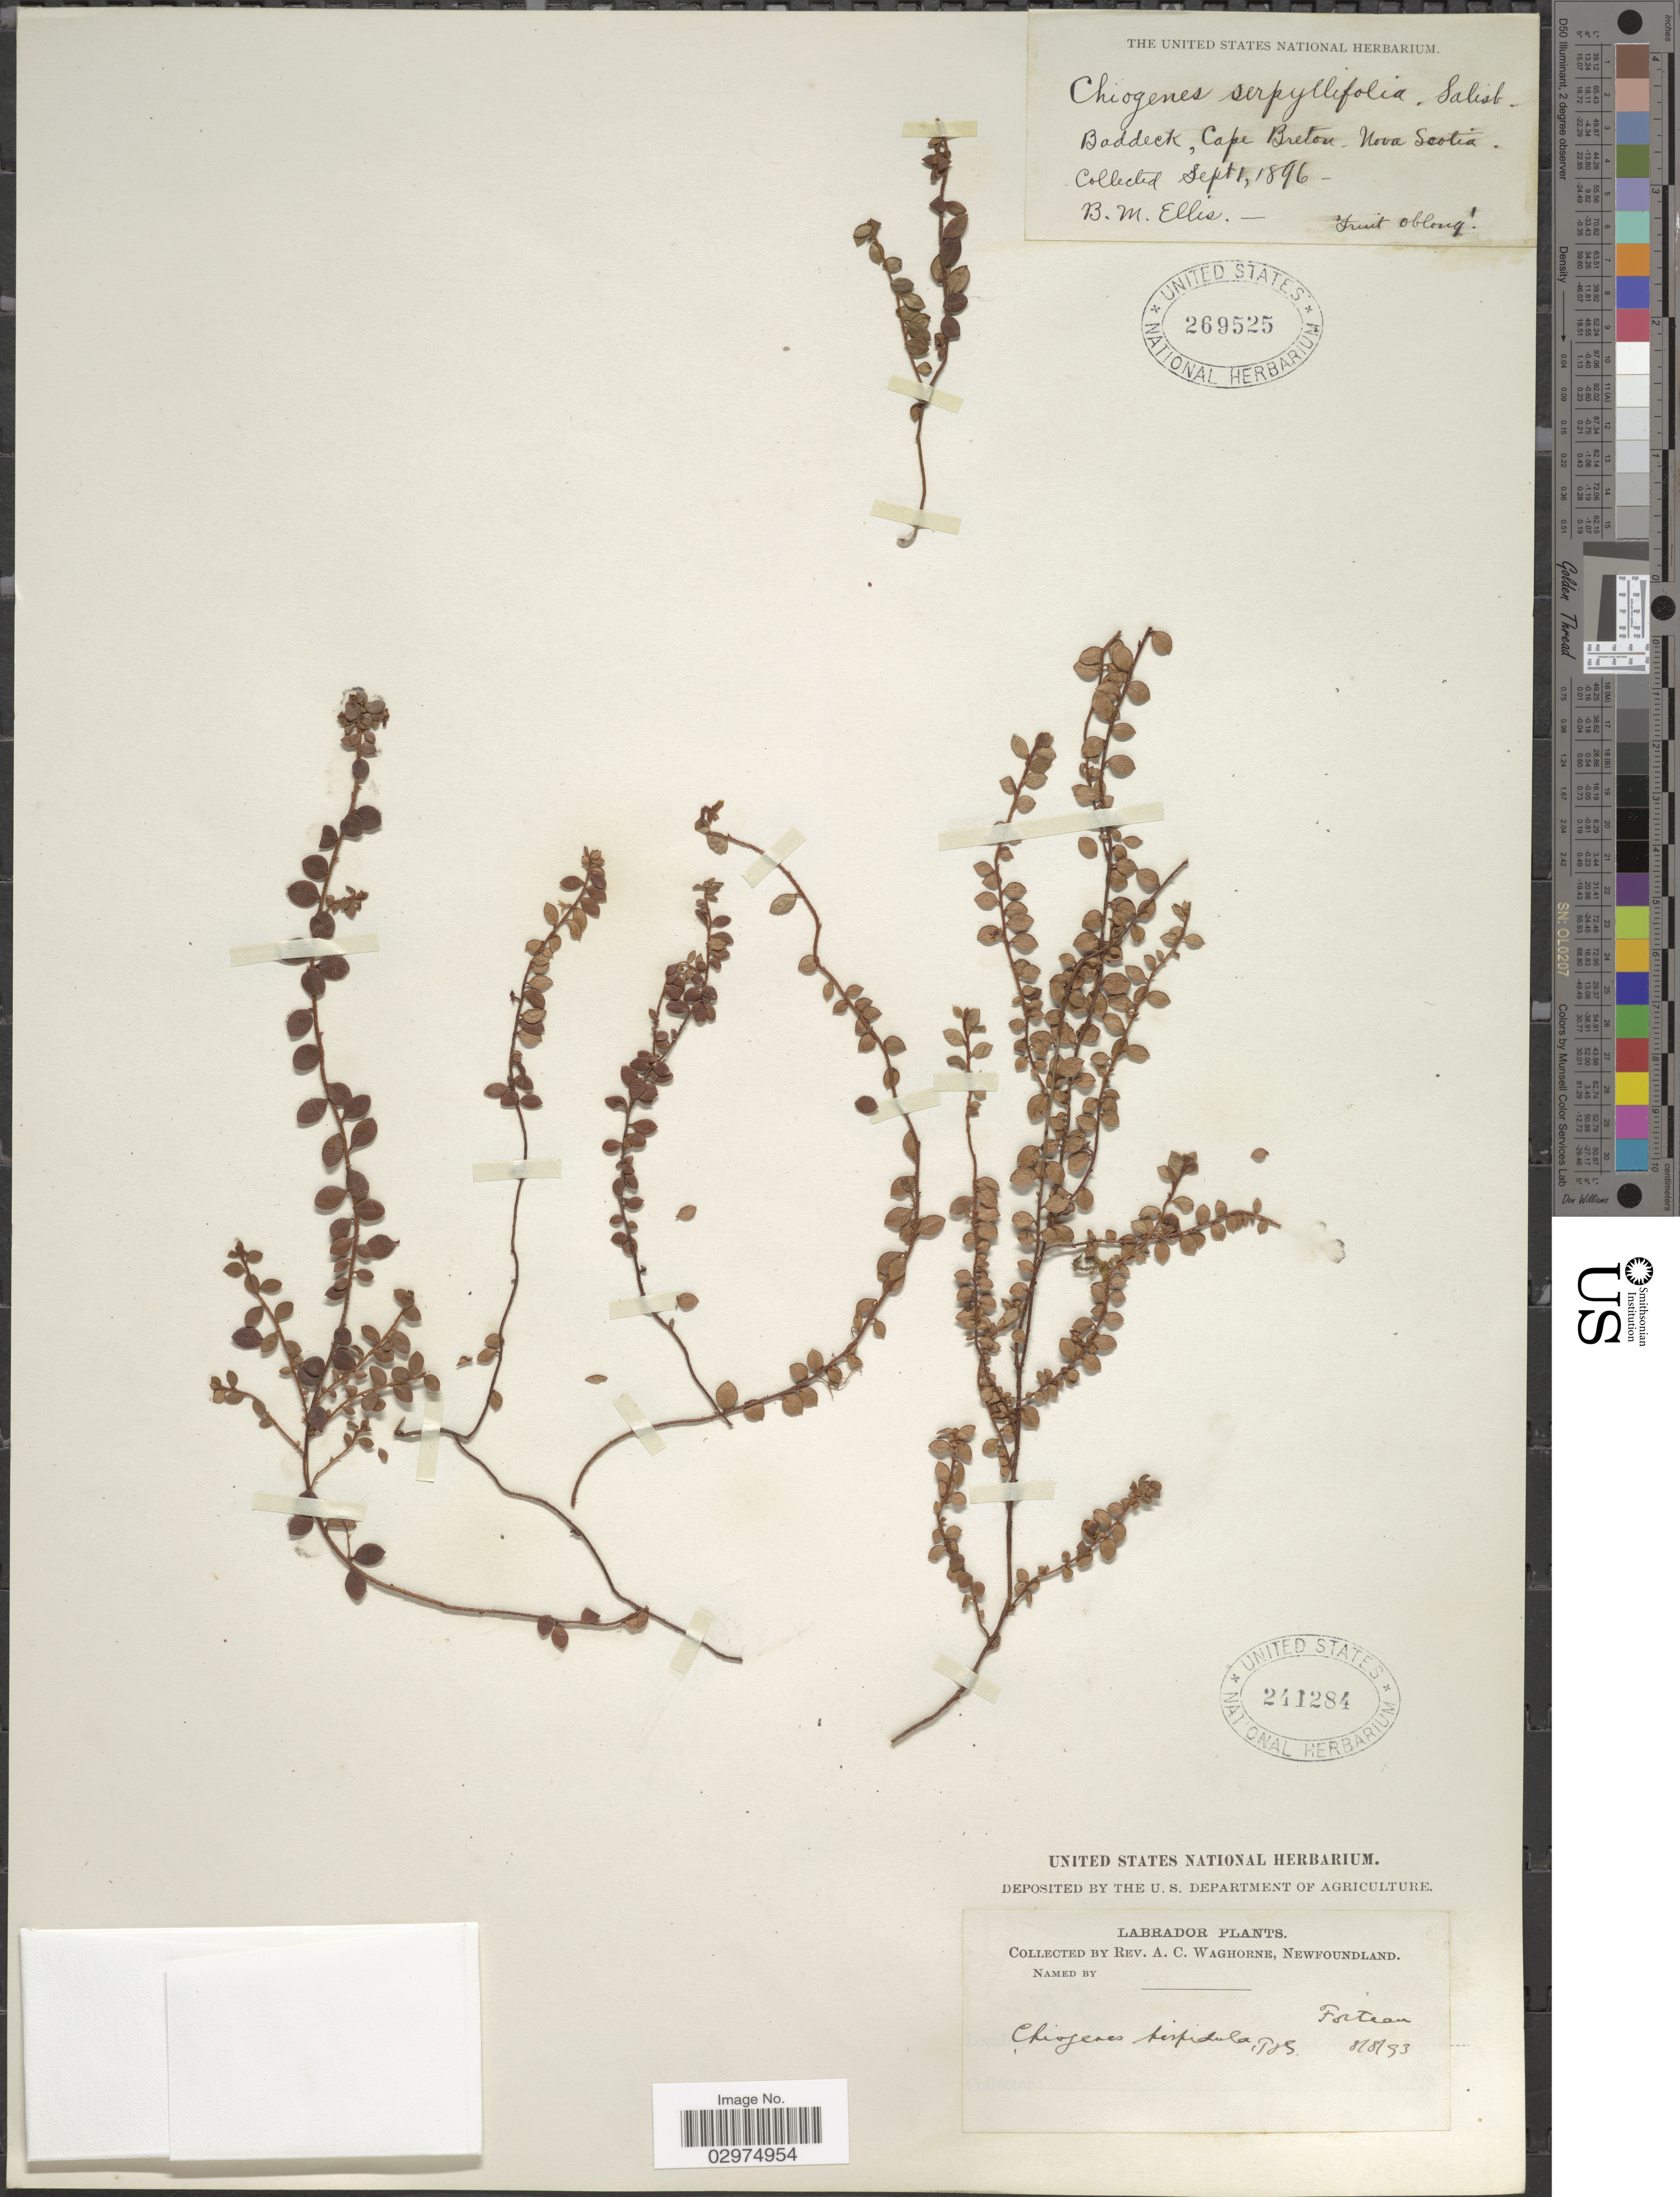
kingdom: Plantae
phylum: Tracheophyta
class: Magnoliopsida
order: Ericales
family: Ericaceae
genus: Gaultheria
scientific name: Gaultheria hispidula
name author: (L.) Muhl. ex Bigelow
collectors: B. Ellis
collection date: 1896-09-01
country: Canada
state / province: Nova Scotia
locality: Boddeck, Cape Breton.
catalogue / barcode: US 269525